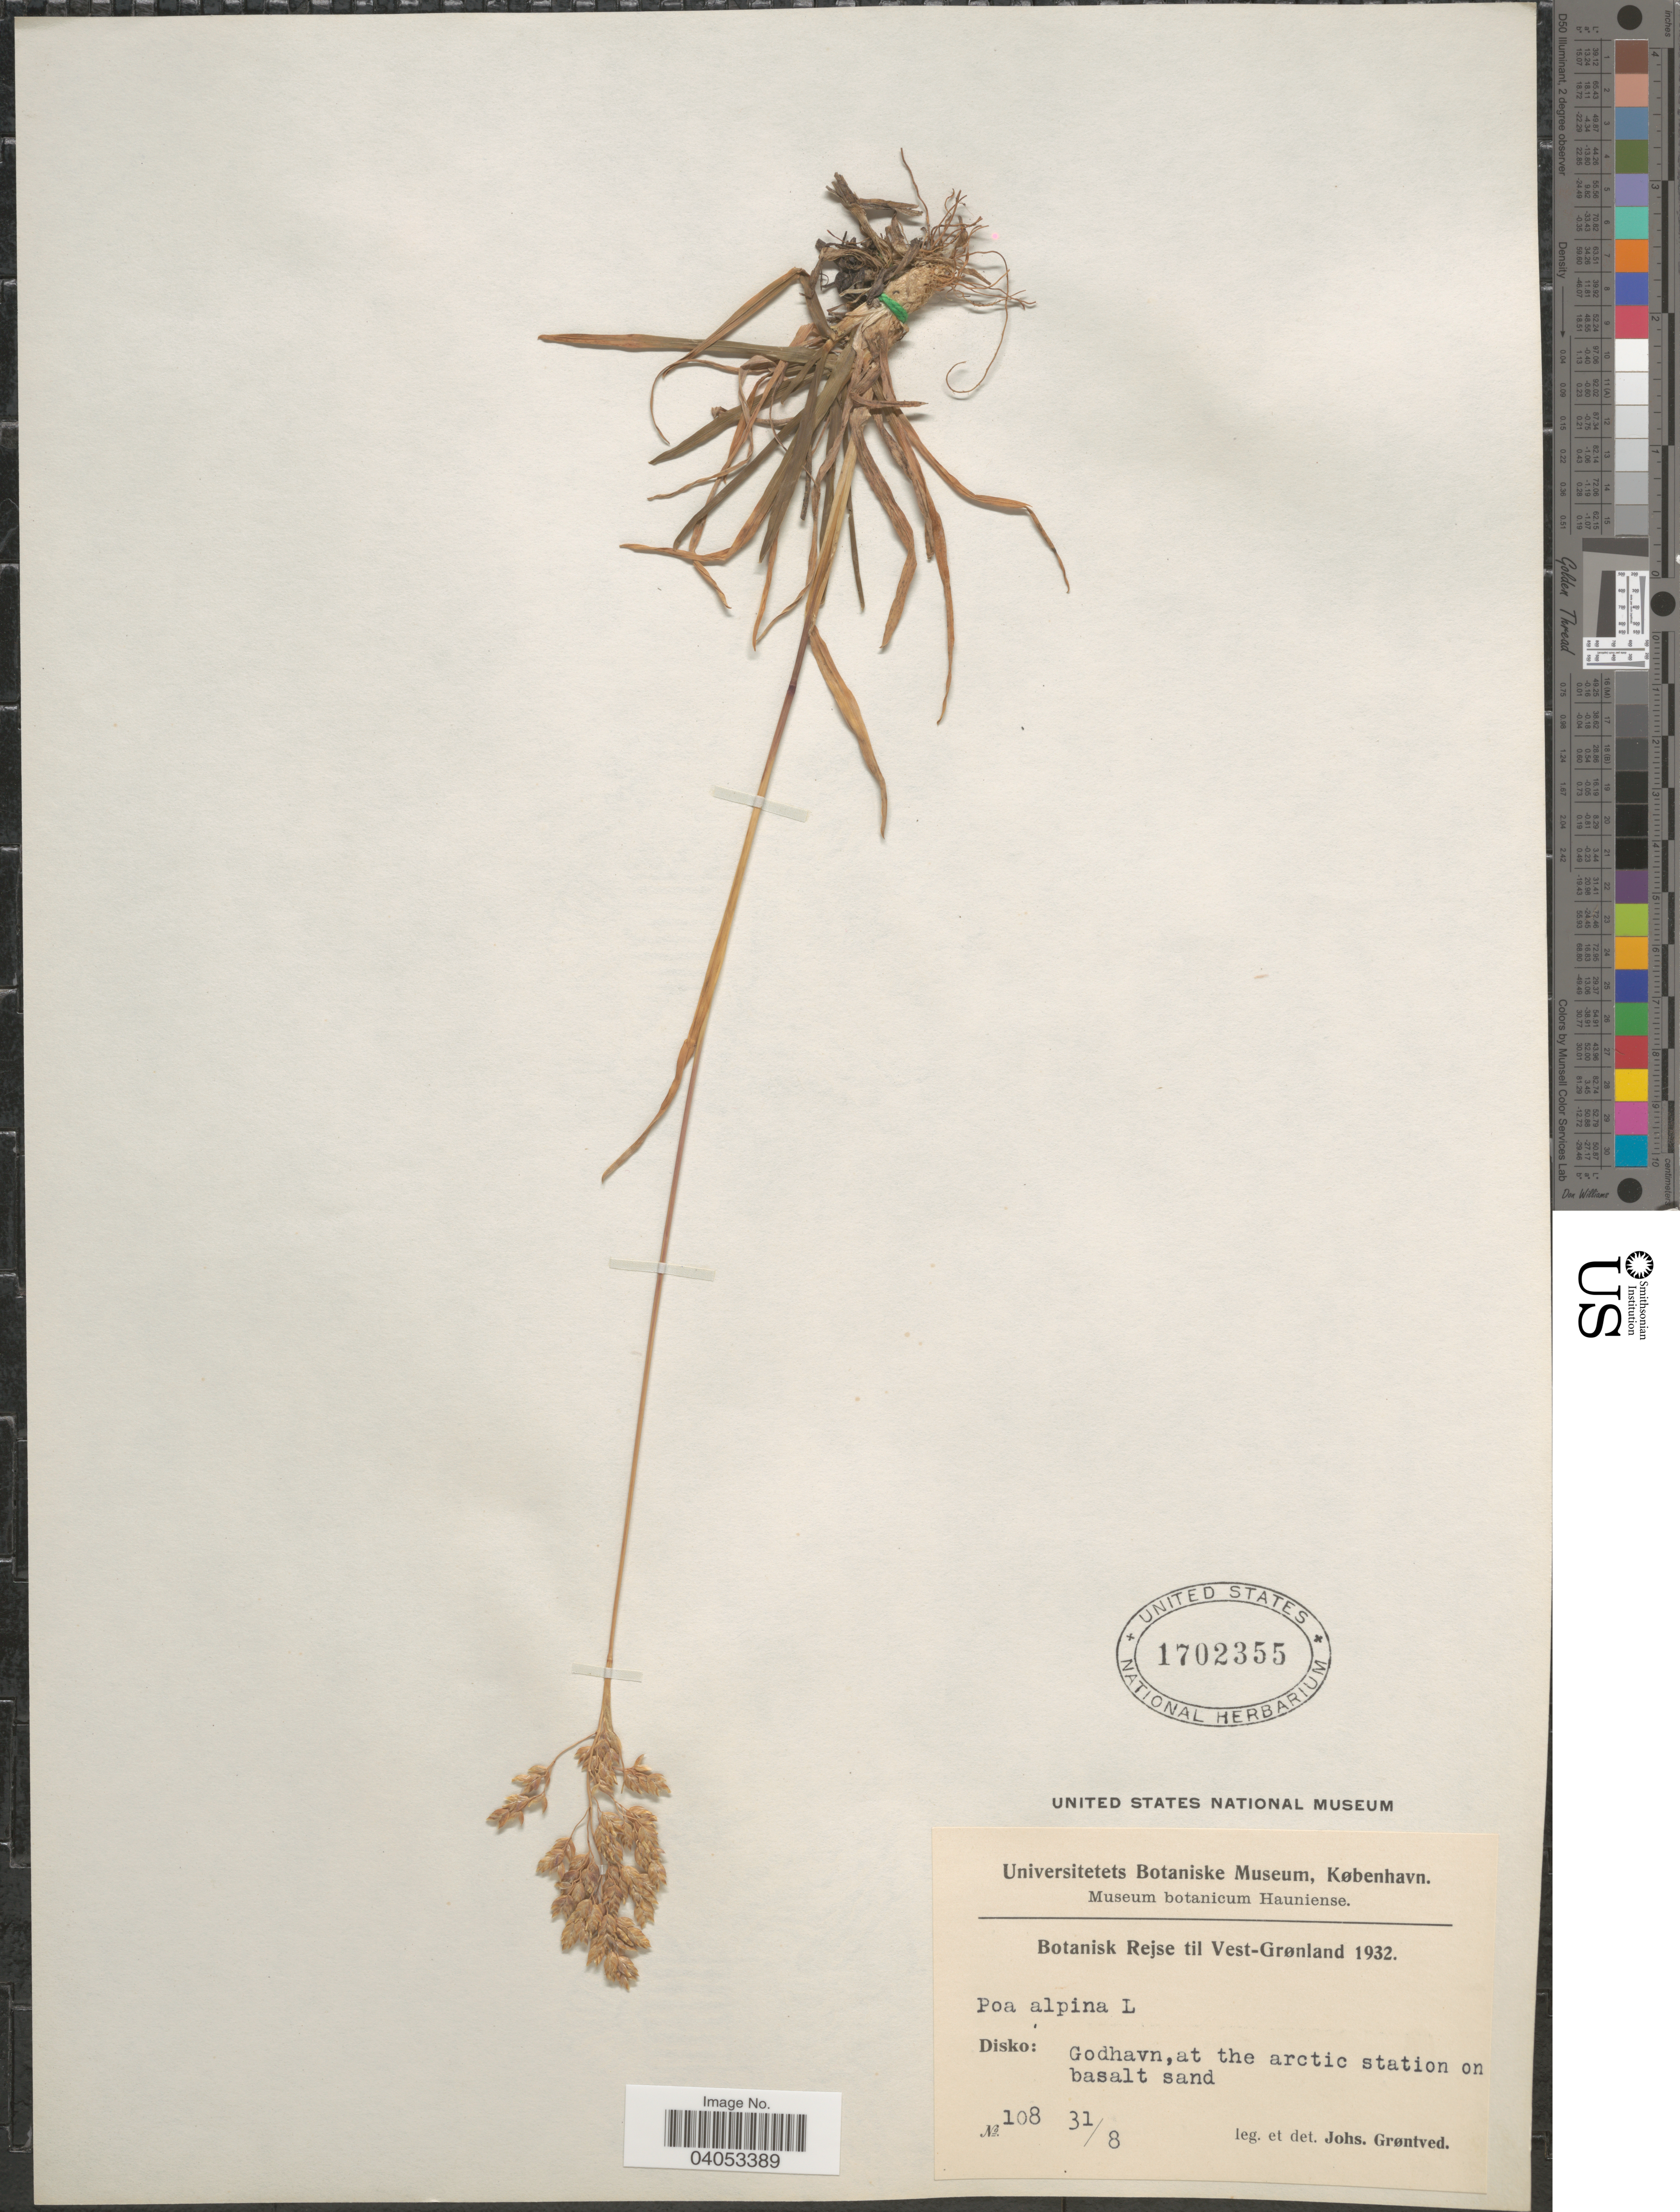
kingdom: Plantae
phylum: Tracheophyta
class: Liliopsida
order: Poales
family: Poaceae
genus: Poa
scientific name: Poa alpina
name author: L.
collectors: J. Grøntved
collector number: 108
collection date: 1932-08-31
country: Greenland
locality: Vest-Grønland. Disko: Godhavn, at the arctic station on basalt sand.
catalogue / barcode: US 1702355